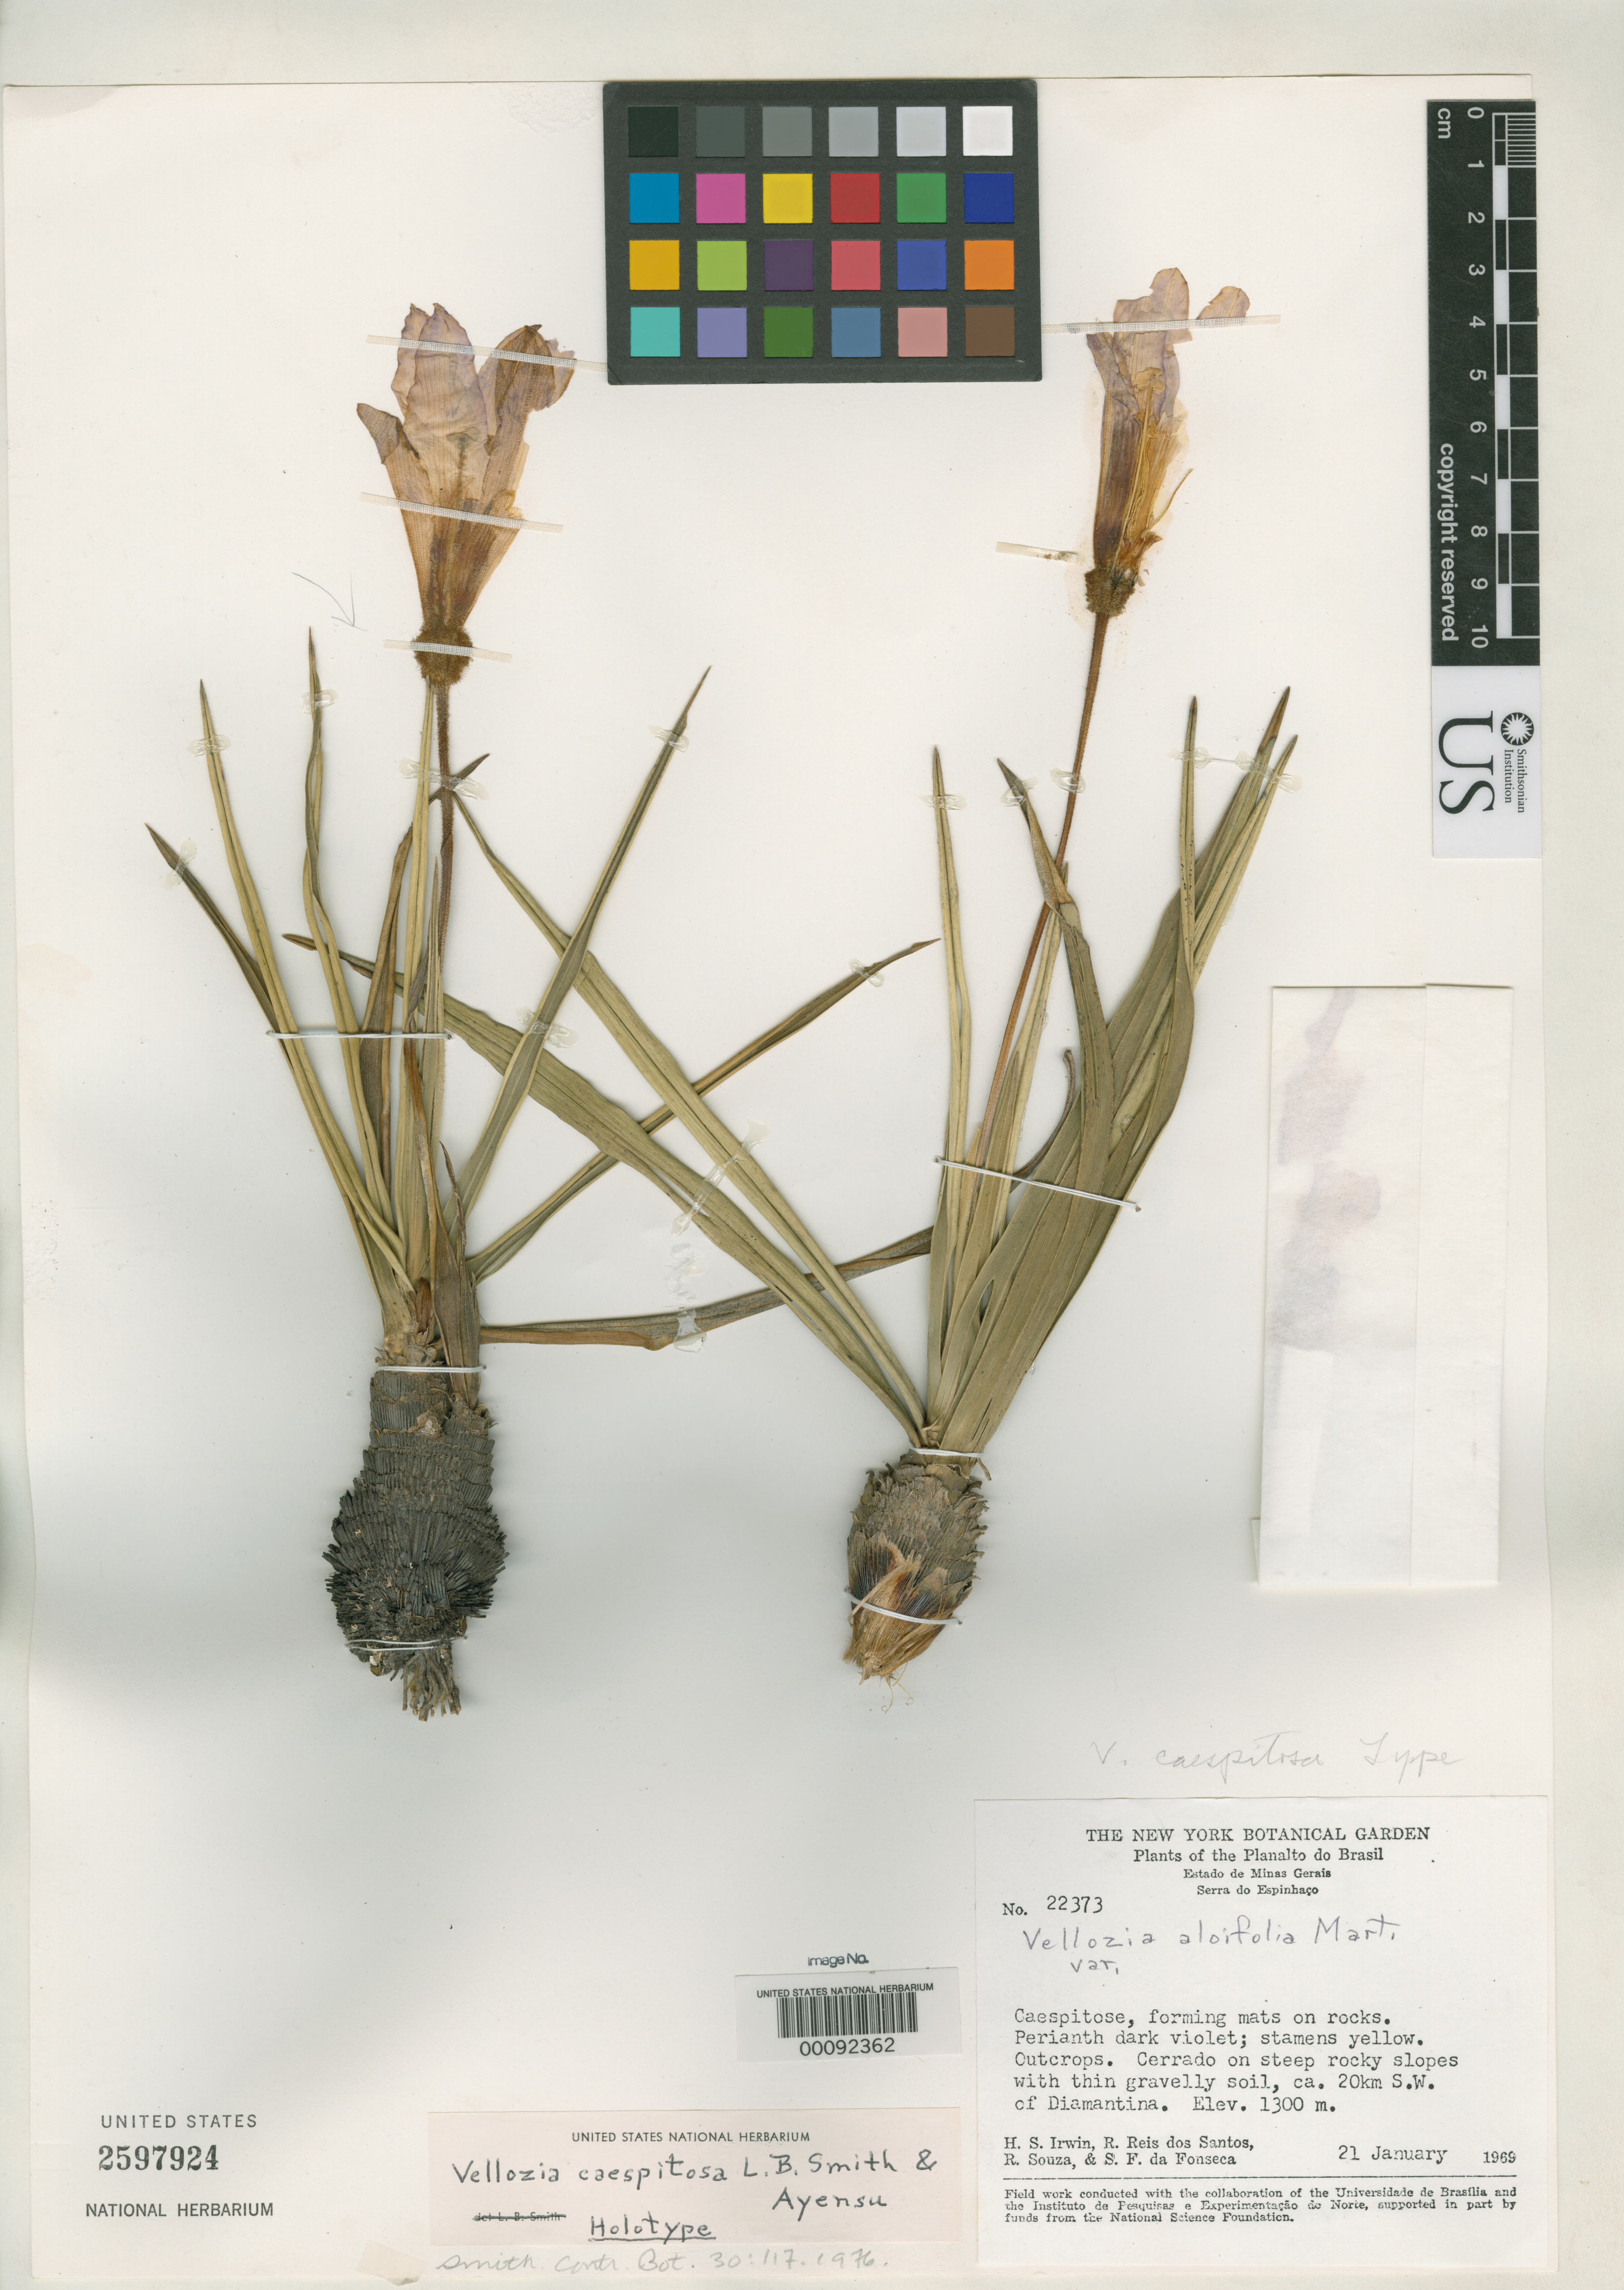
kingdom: Plantae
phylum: Tracheophyta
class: Liliopsida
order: Pandanales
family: Velloziaceae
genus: Vellozia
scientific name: Vellozia caespitosa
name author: L.B. Sm. & Ayensu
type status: Holotype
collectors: H. Irwin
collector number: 22373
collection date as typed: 21 Jan 1969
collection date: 1969-01-21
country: Brazil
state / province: Minas Gerais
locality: Southwest of Diamantina.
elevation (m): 1300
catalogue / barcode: US 2597924